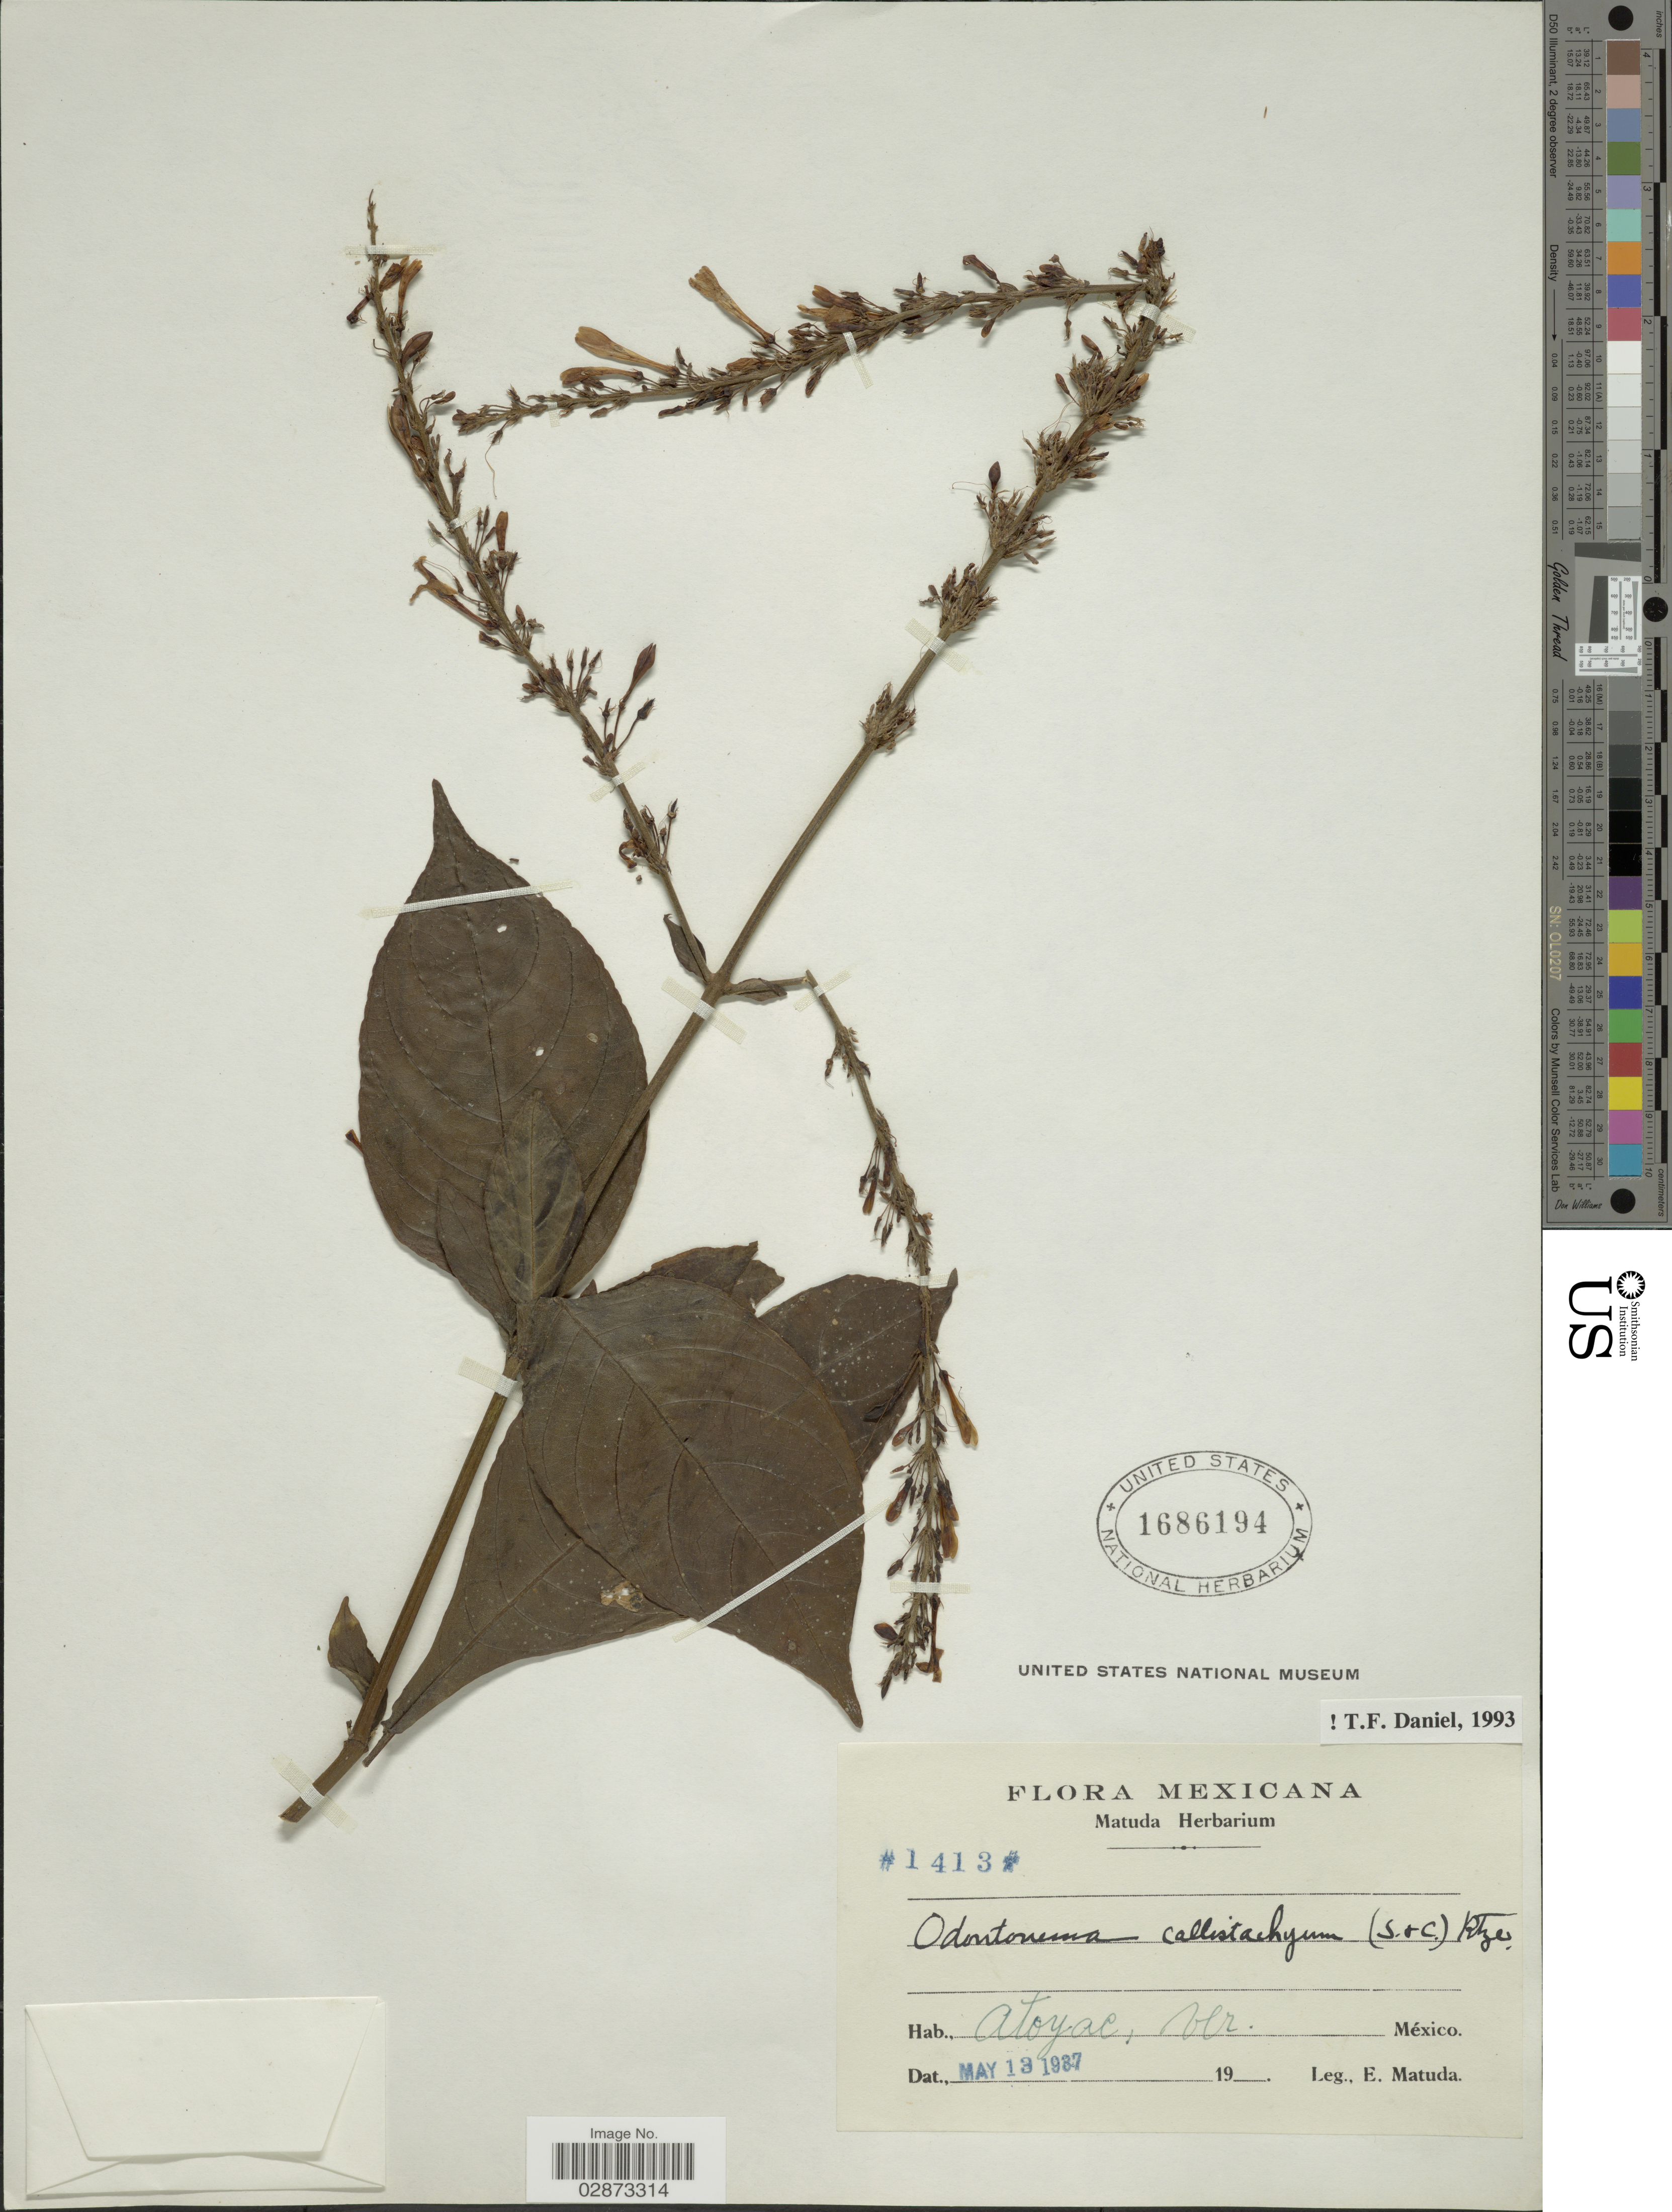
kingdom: Plantae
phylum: Tracheophyta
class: Magnoliopsida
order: Lamiales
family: Acanthaceae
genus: Odontonema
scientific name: Odontonema callistachyum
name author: (Schltdl. & Cham.) Kuntze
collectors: E. Matuda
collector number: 1413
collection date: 1937-05-13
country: Mexico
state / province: Veracruz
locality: Atoyac, Ver.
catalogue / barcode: US 1686194